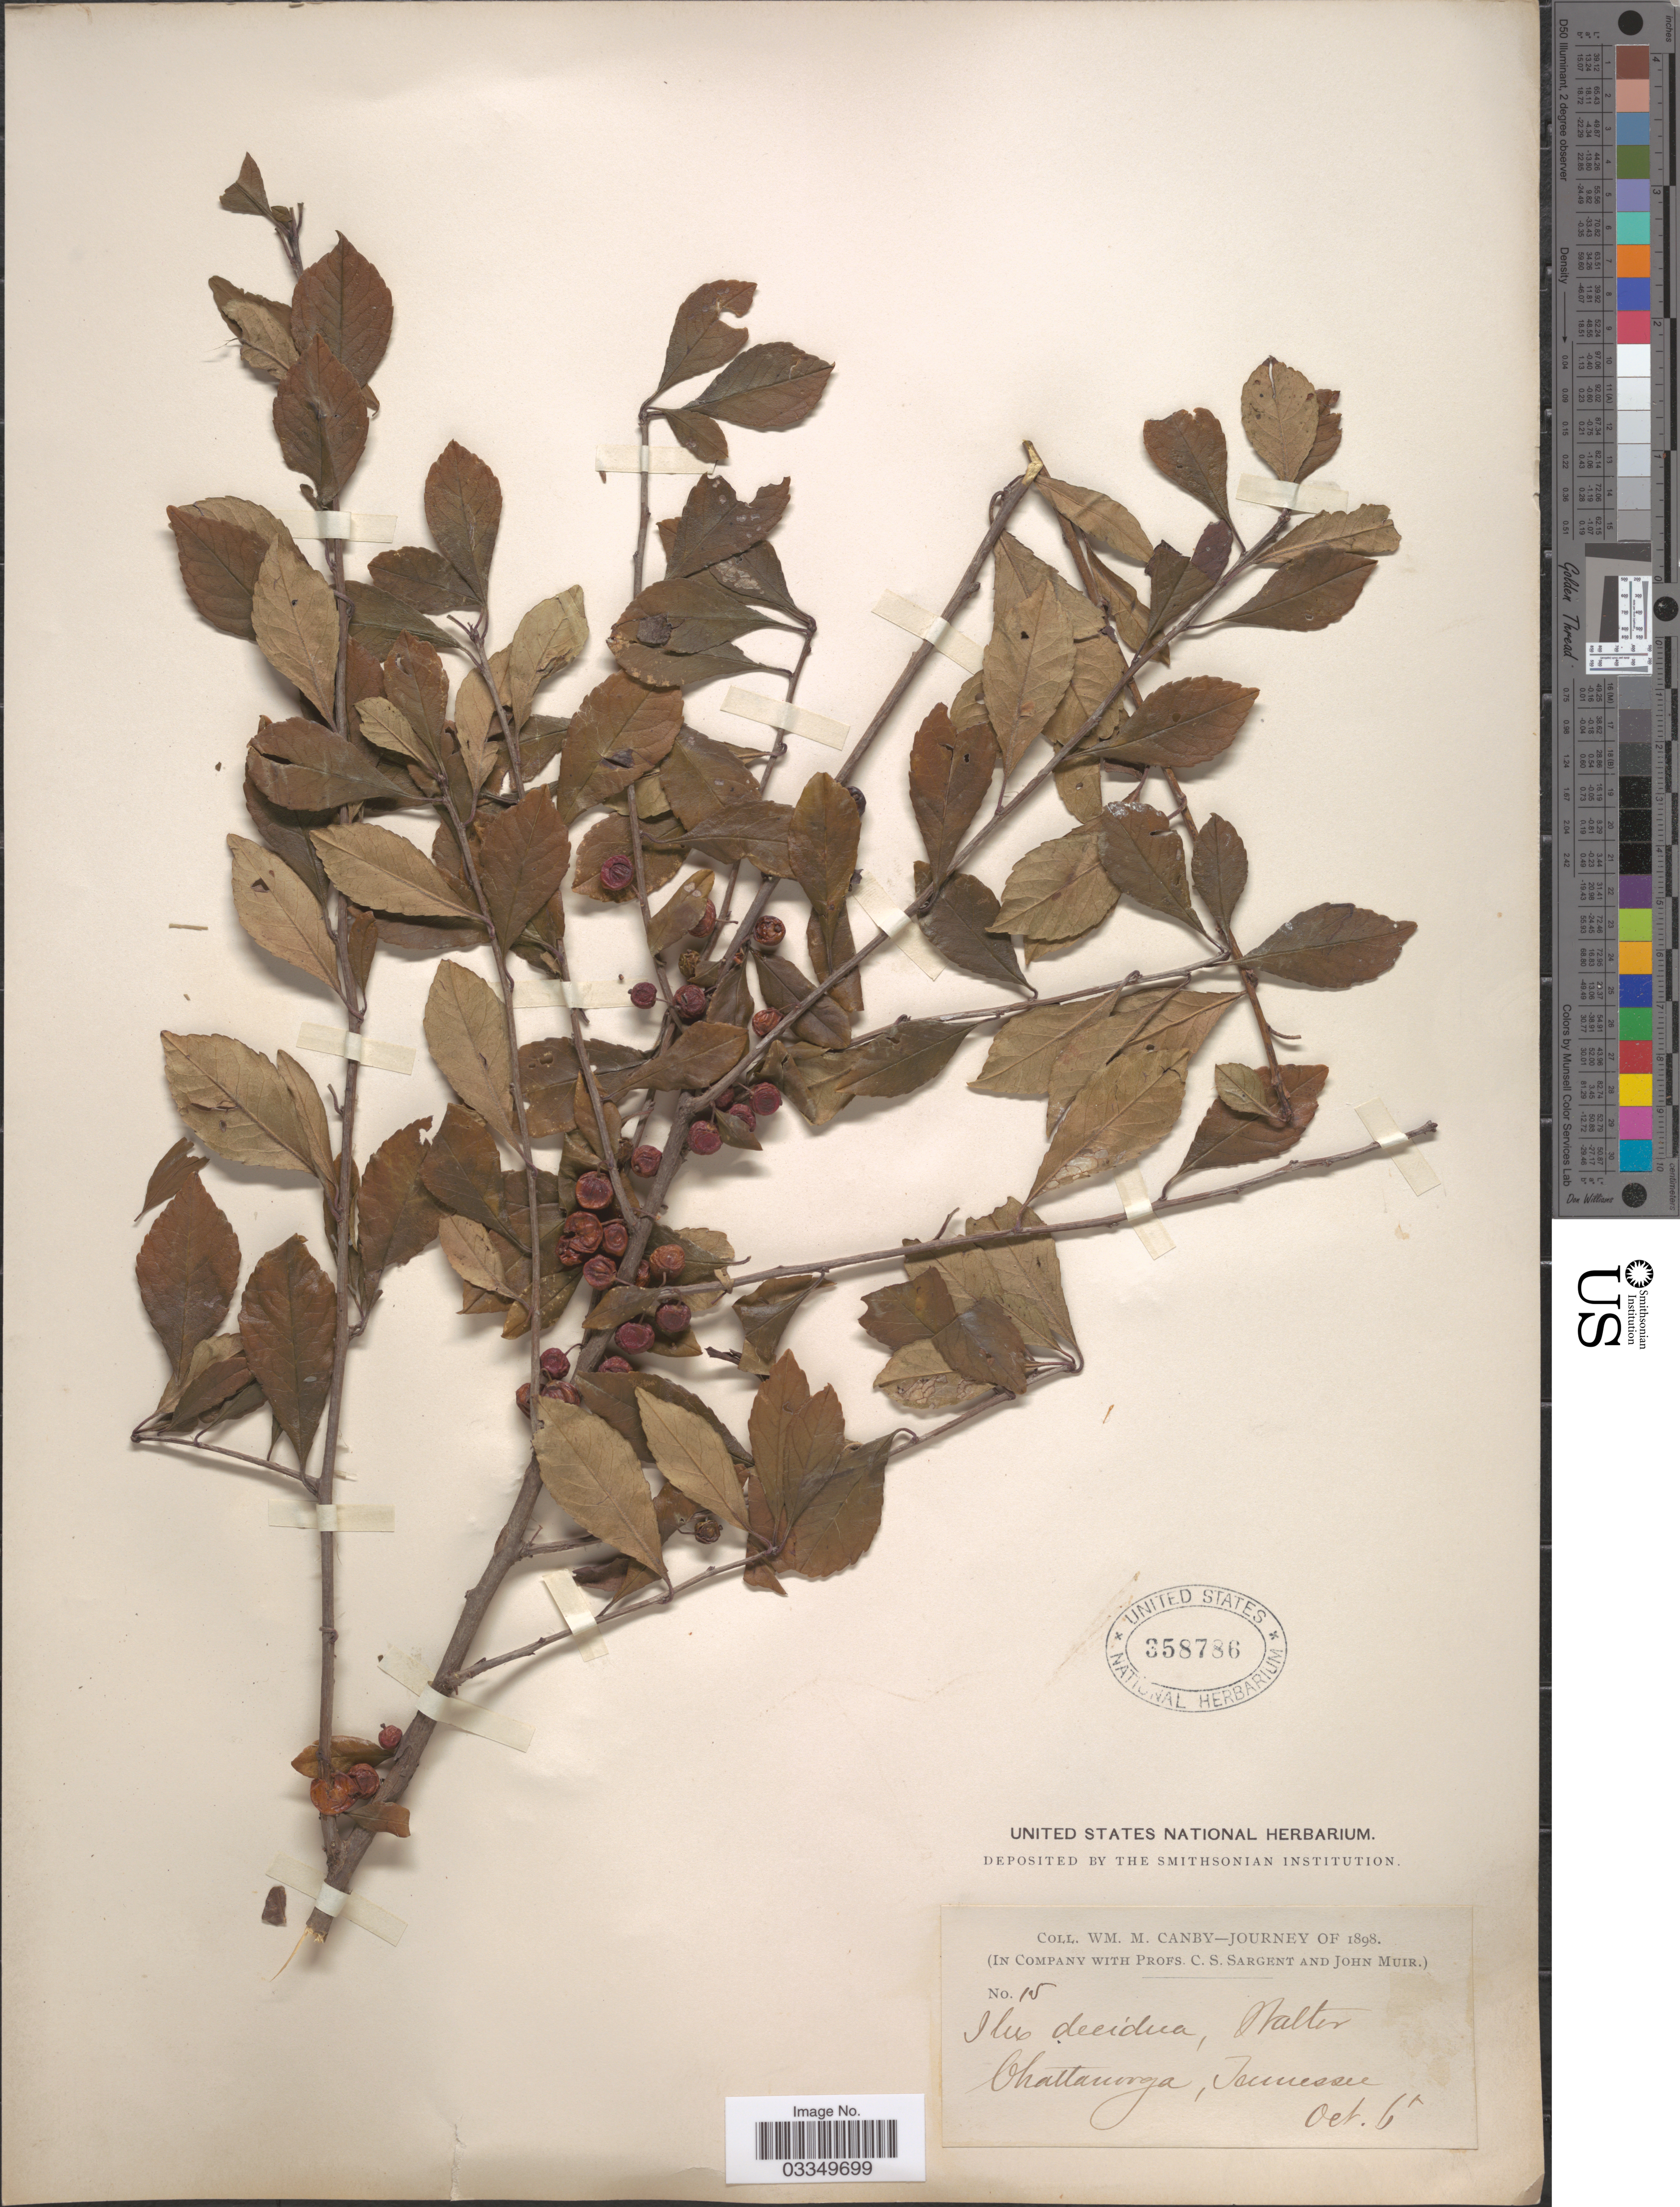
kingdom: Plantae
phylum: Tracheophyta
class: Magnoliopsida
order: Aquifoliales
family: Aquifoliaceae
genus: Ilex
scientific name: Ilex decidua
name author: Walter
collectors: W. M. Canby, C. S. Sargent & J. Muir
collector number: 15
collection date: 1898-10-06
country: United States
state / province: Tennessee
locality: Chattanooga.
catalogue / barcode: US 358786